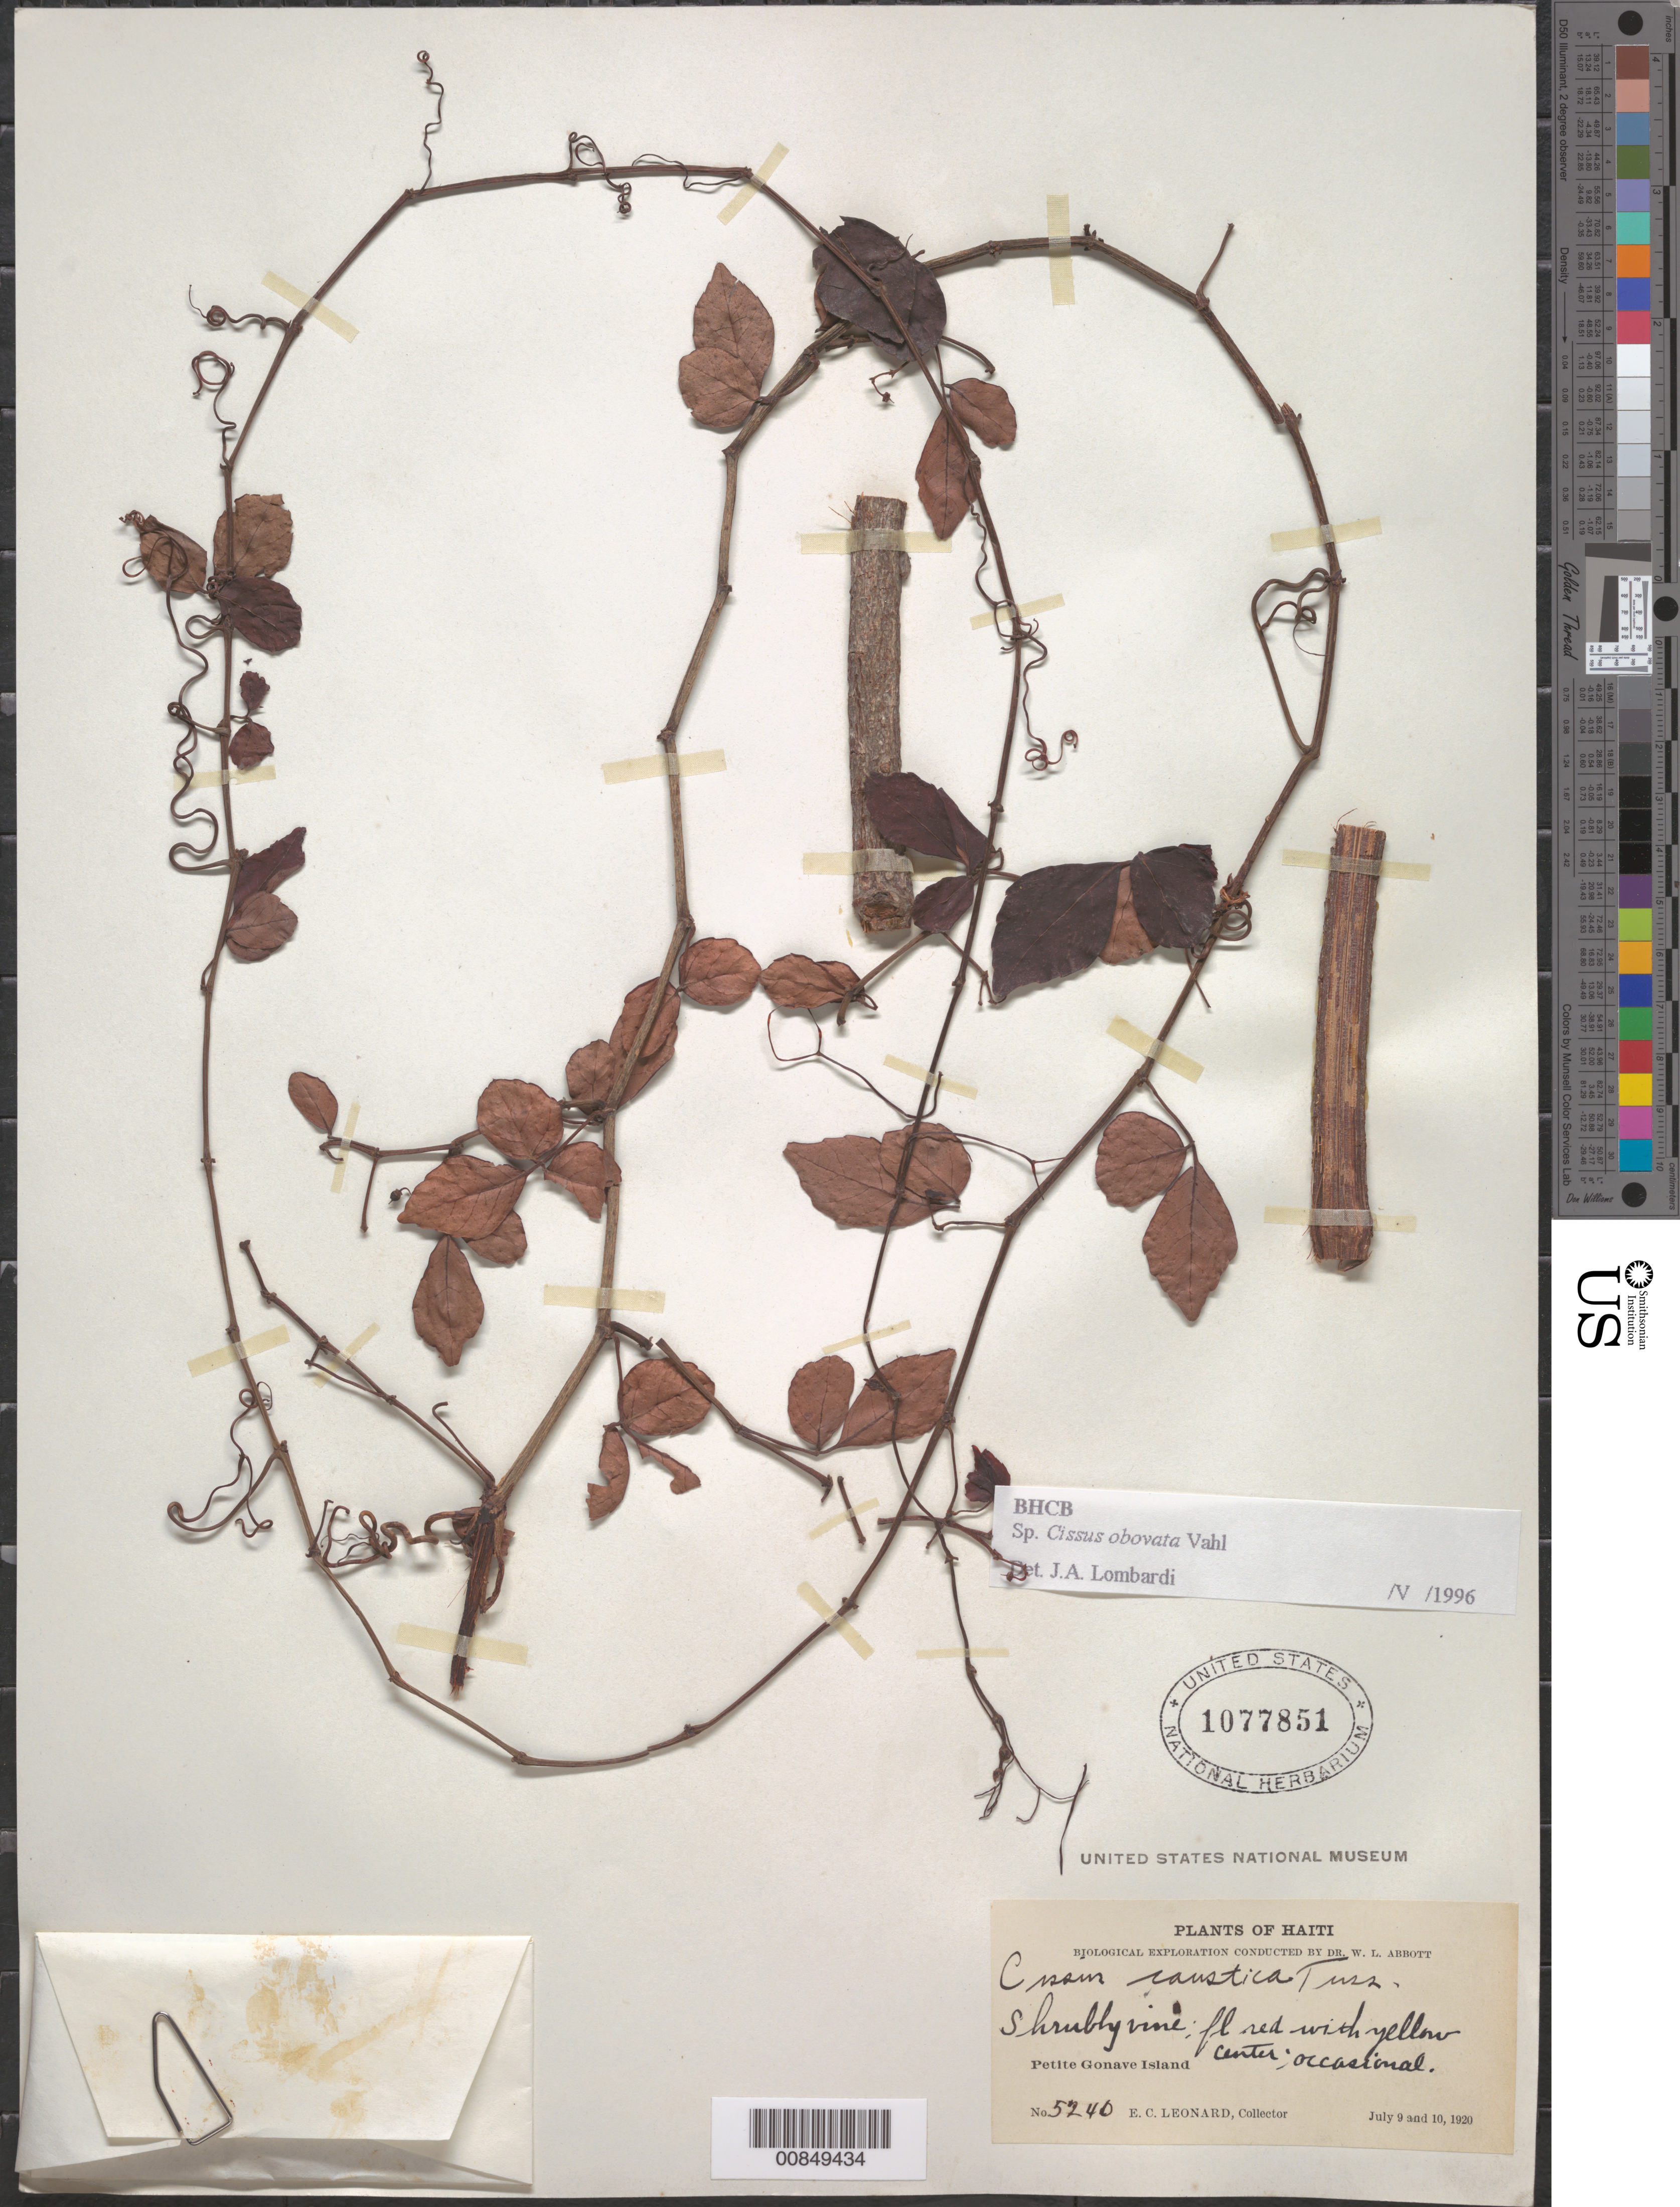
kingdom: Plantae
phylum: Tracheophyta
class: Magnoliopsida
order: Vitales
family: Vitaceae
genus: Cissus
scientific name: Cissus obovata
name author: Vahl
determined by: Lombardi, Julio A.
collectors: E. C. Leonard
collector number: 5240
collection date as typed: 09 Jun 1920 to 10 Jun 1920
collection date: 1920-06-09/1920-06-10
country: Haiti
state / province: Ouest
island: Petite Gonave Island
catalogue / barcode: US 1077851